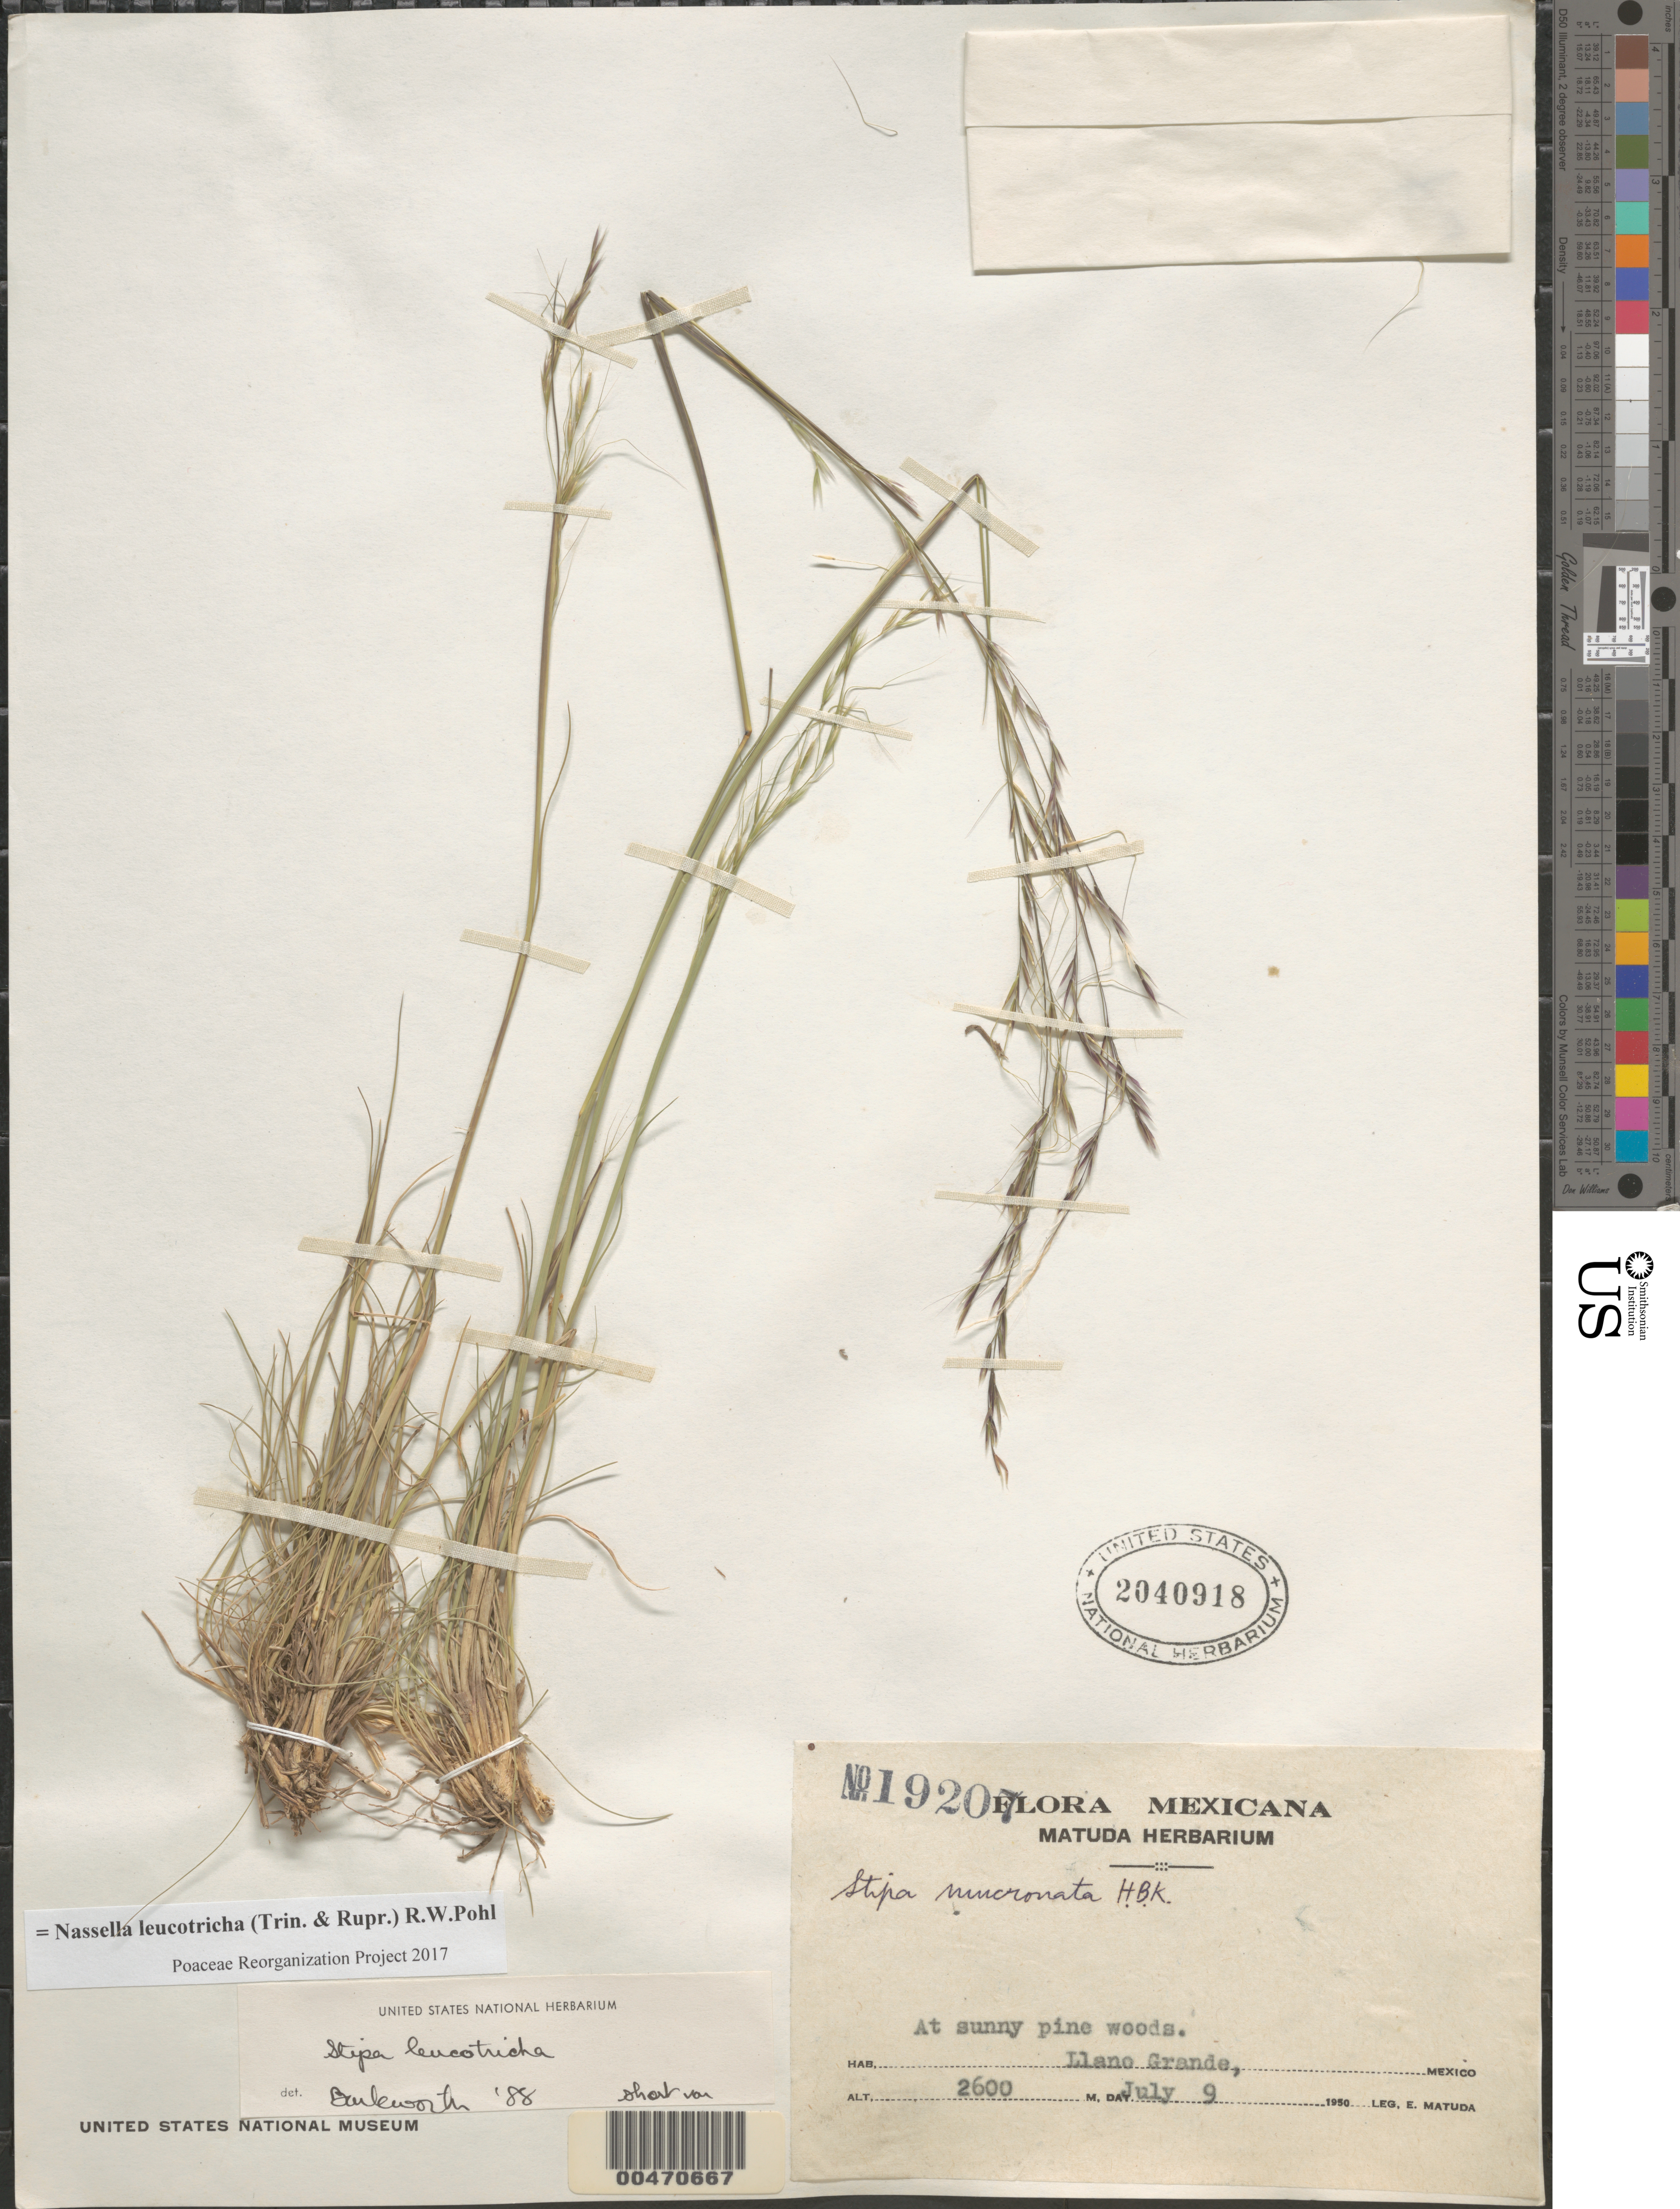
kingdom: Plantae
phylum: Tracheophyta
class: Liliopsida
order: Poales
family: Poaceae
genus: Nassella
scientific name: Nassella leucotricha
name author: (Trin. & Rupr.) R.W. Pohl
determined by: Poaceae Reorganization Project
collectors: E. Matuda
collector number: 19207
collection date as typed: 9 Jul 1950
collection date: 1950-07-09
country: Mexico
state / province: México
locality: Llano Grande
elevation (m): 2600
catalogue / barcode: US 2040918